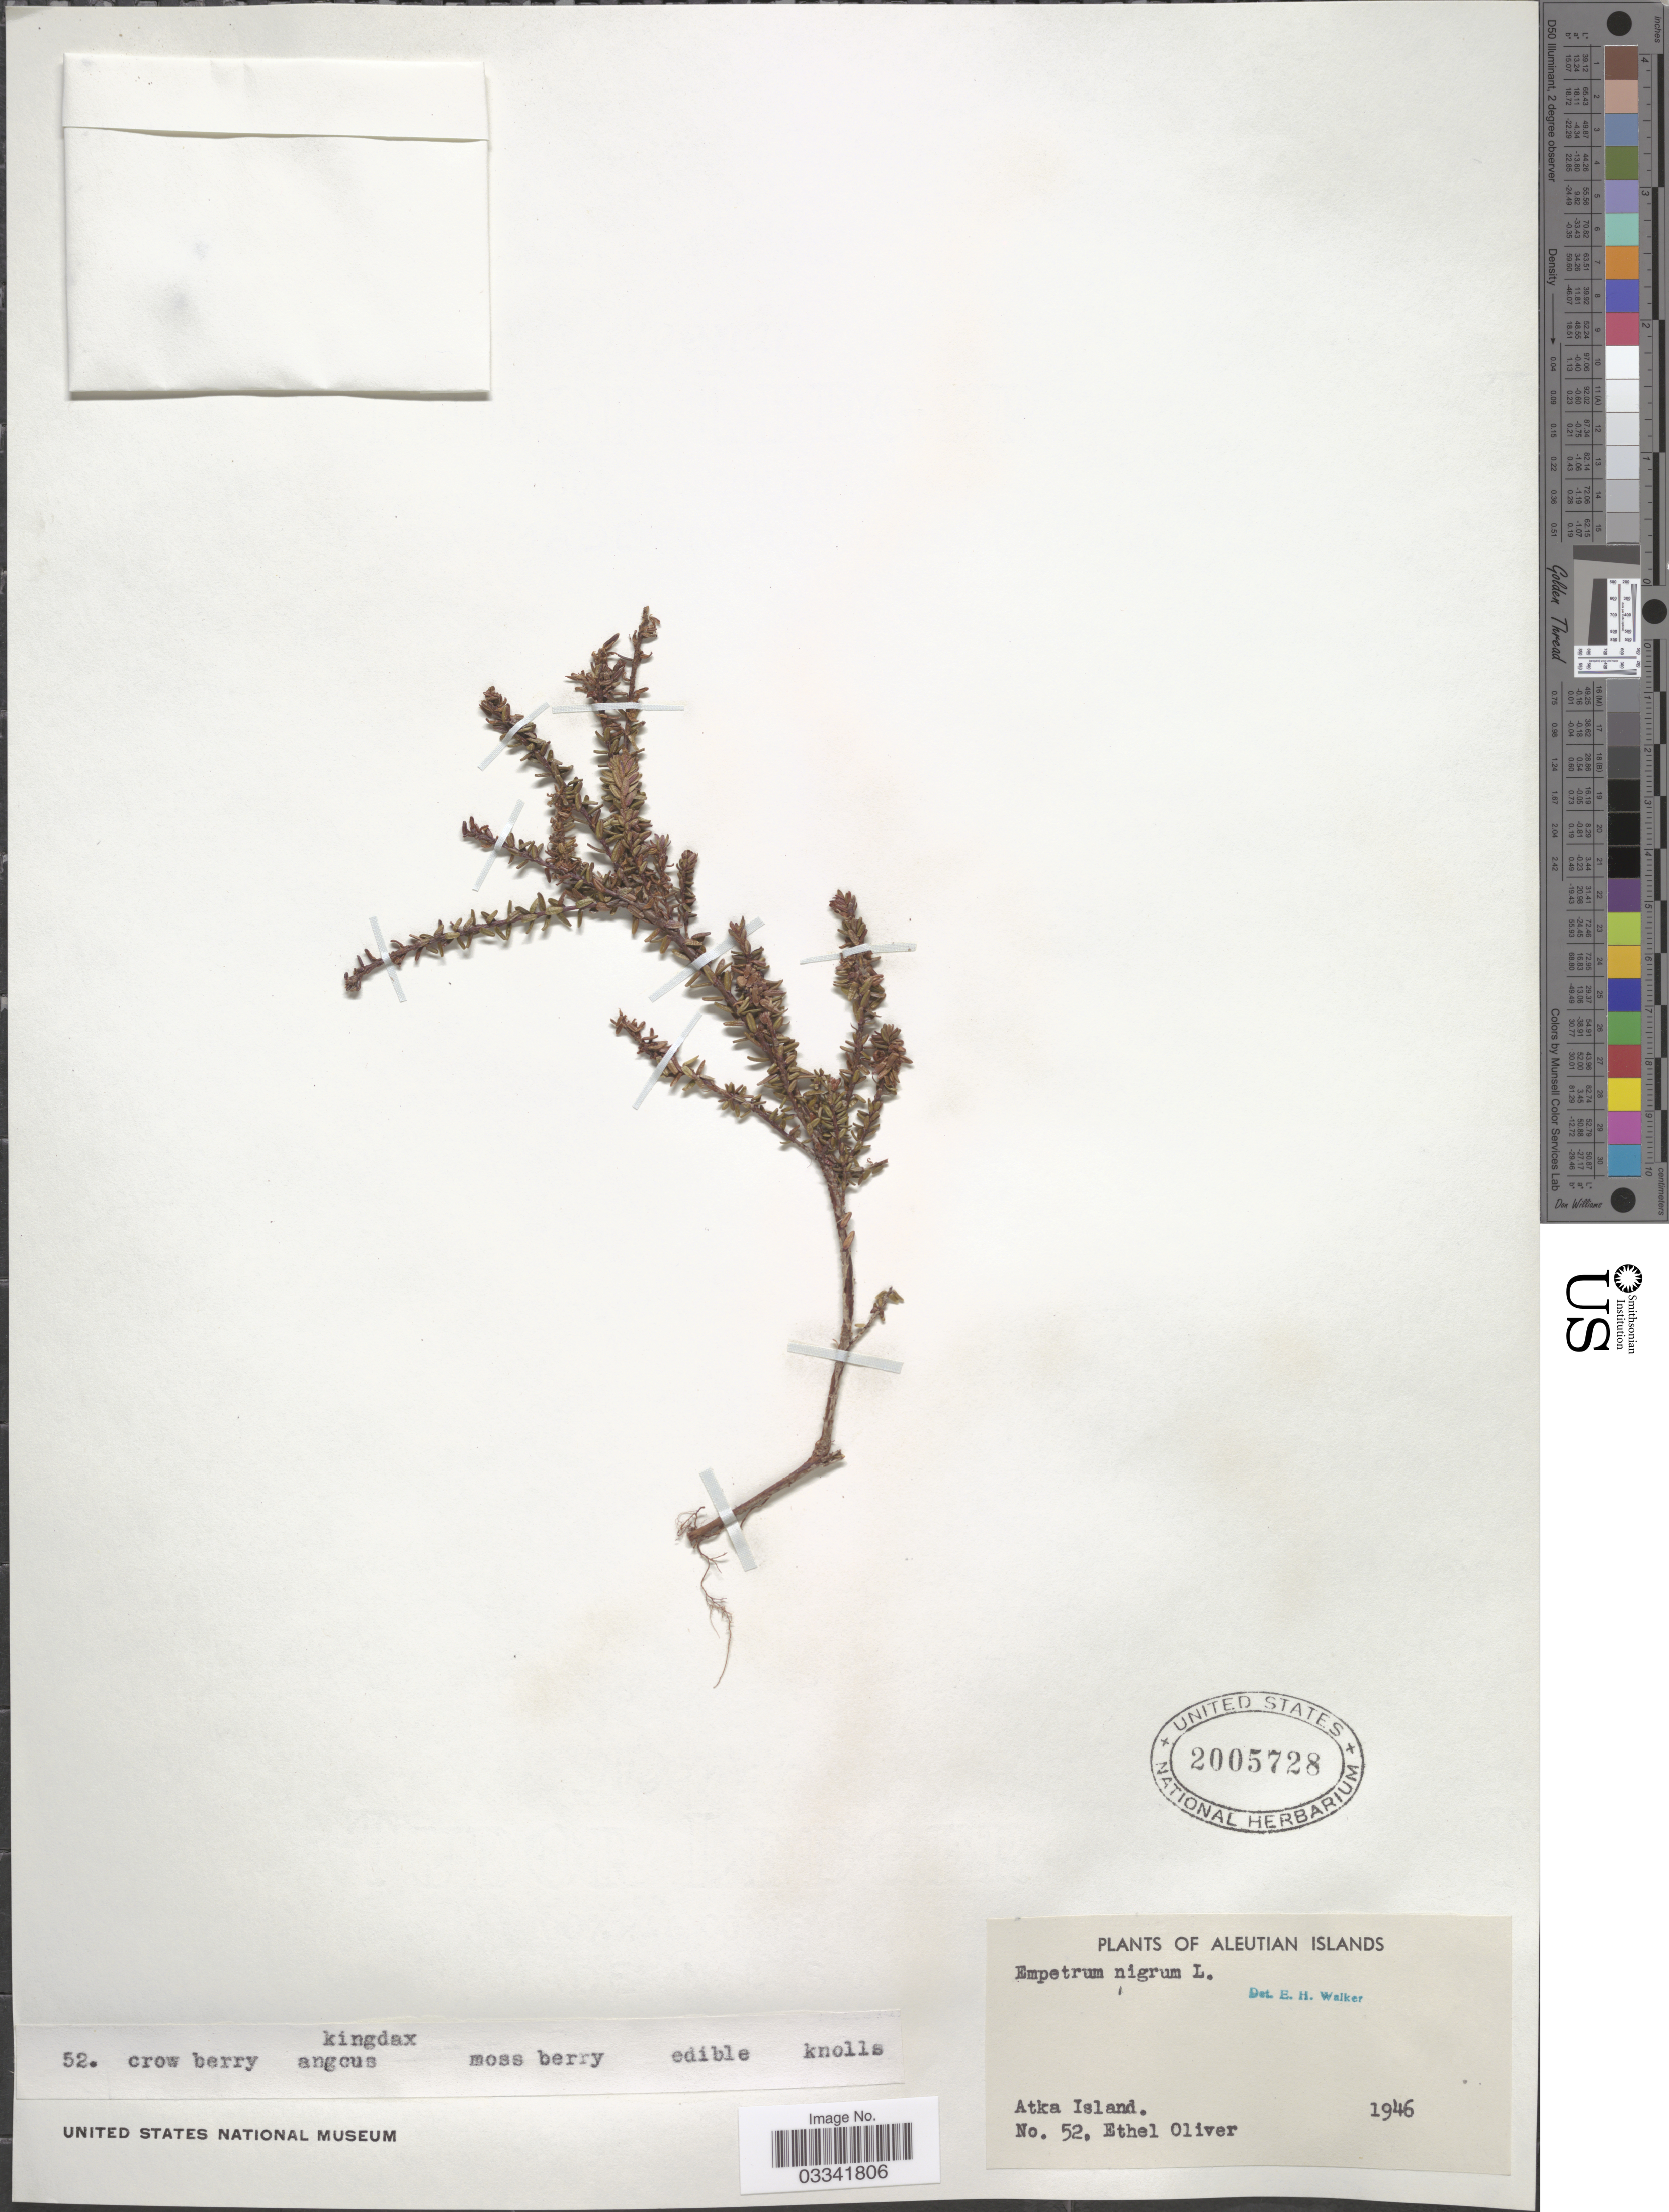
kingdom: Plantae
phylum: Tracheophyta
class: Magnoliopsida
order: Ericales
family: Ericaceae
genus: Empetrum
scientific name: Empetrum nigrum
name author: L.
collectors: E. Oliver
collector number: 52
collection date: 1946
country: United States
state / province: Alaska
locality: Aleutian Islands. Atka Island.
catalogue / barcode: US 2005728